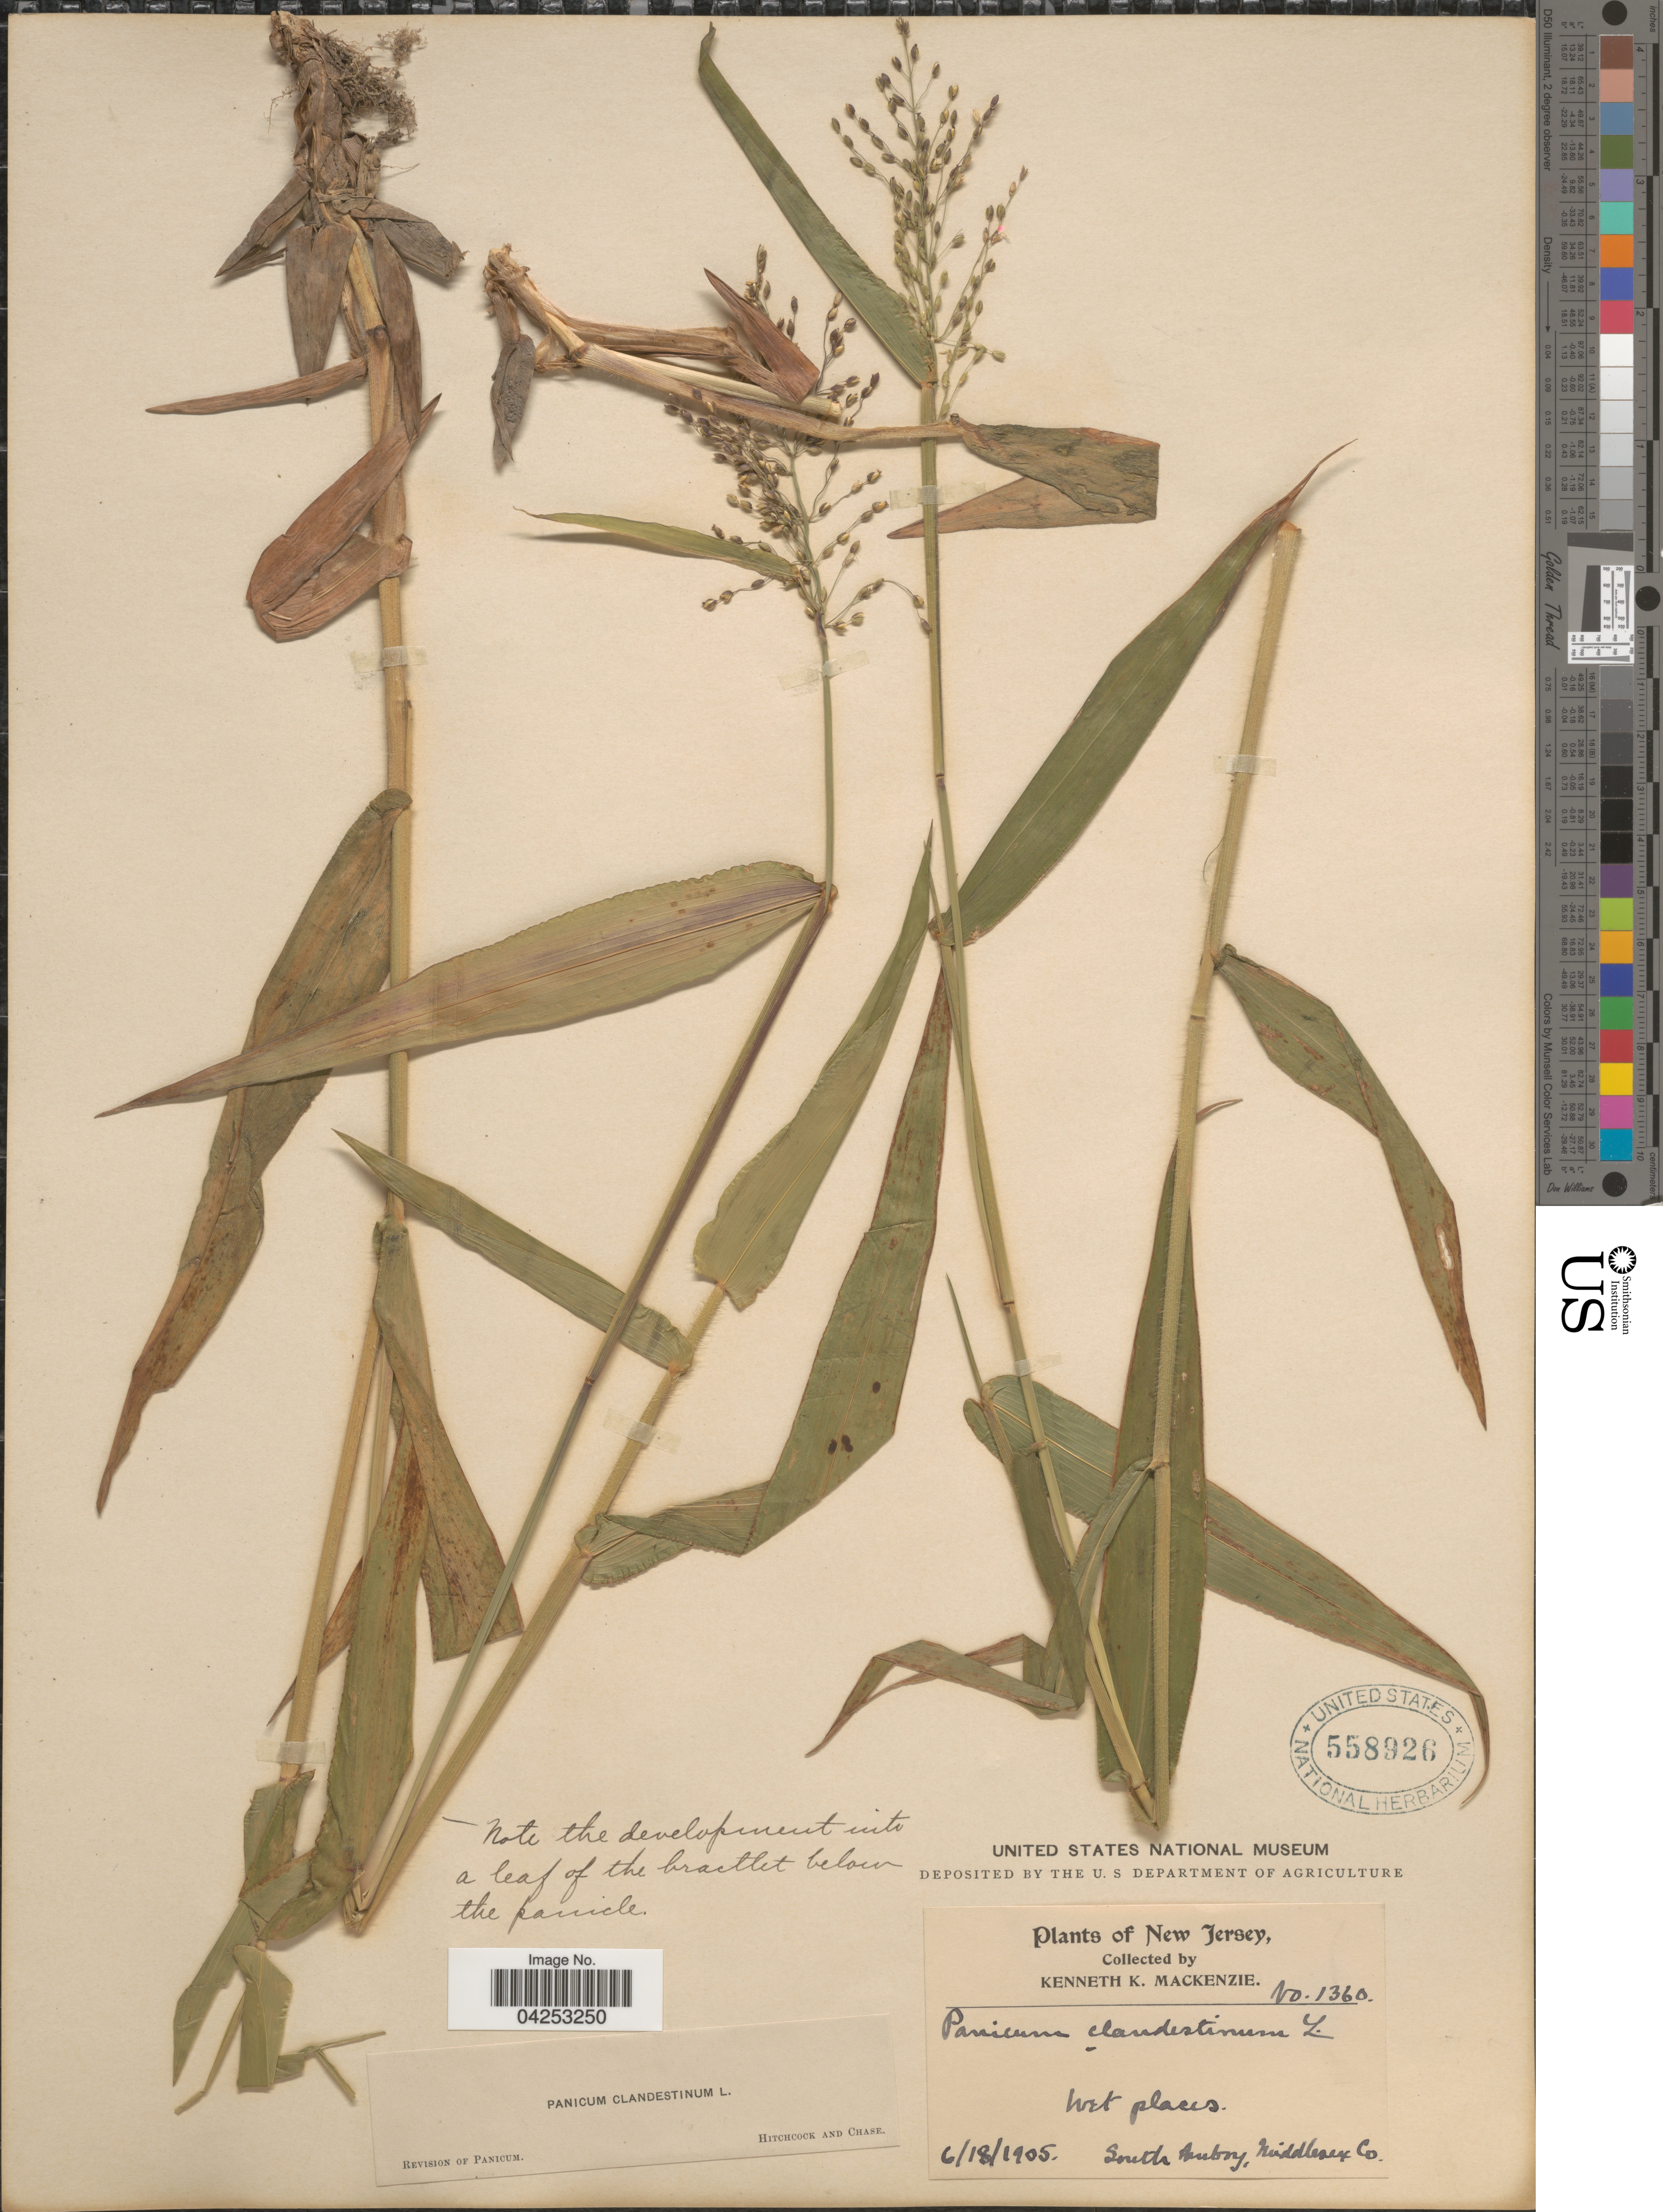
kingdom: Plantae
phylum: Tracheophyta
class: Liliopsida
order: Poales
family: Poaceae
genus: Dichanthelium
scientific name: Dichanthelium clandestinum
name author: (L.) Gould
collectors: K. K. Mackenzie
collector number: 1360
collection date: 1905-06-18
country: United States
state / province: New Jersey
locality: South Anboy, Middlesex Co.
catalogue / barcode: US 558926